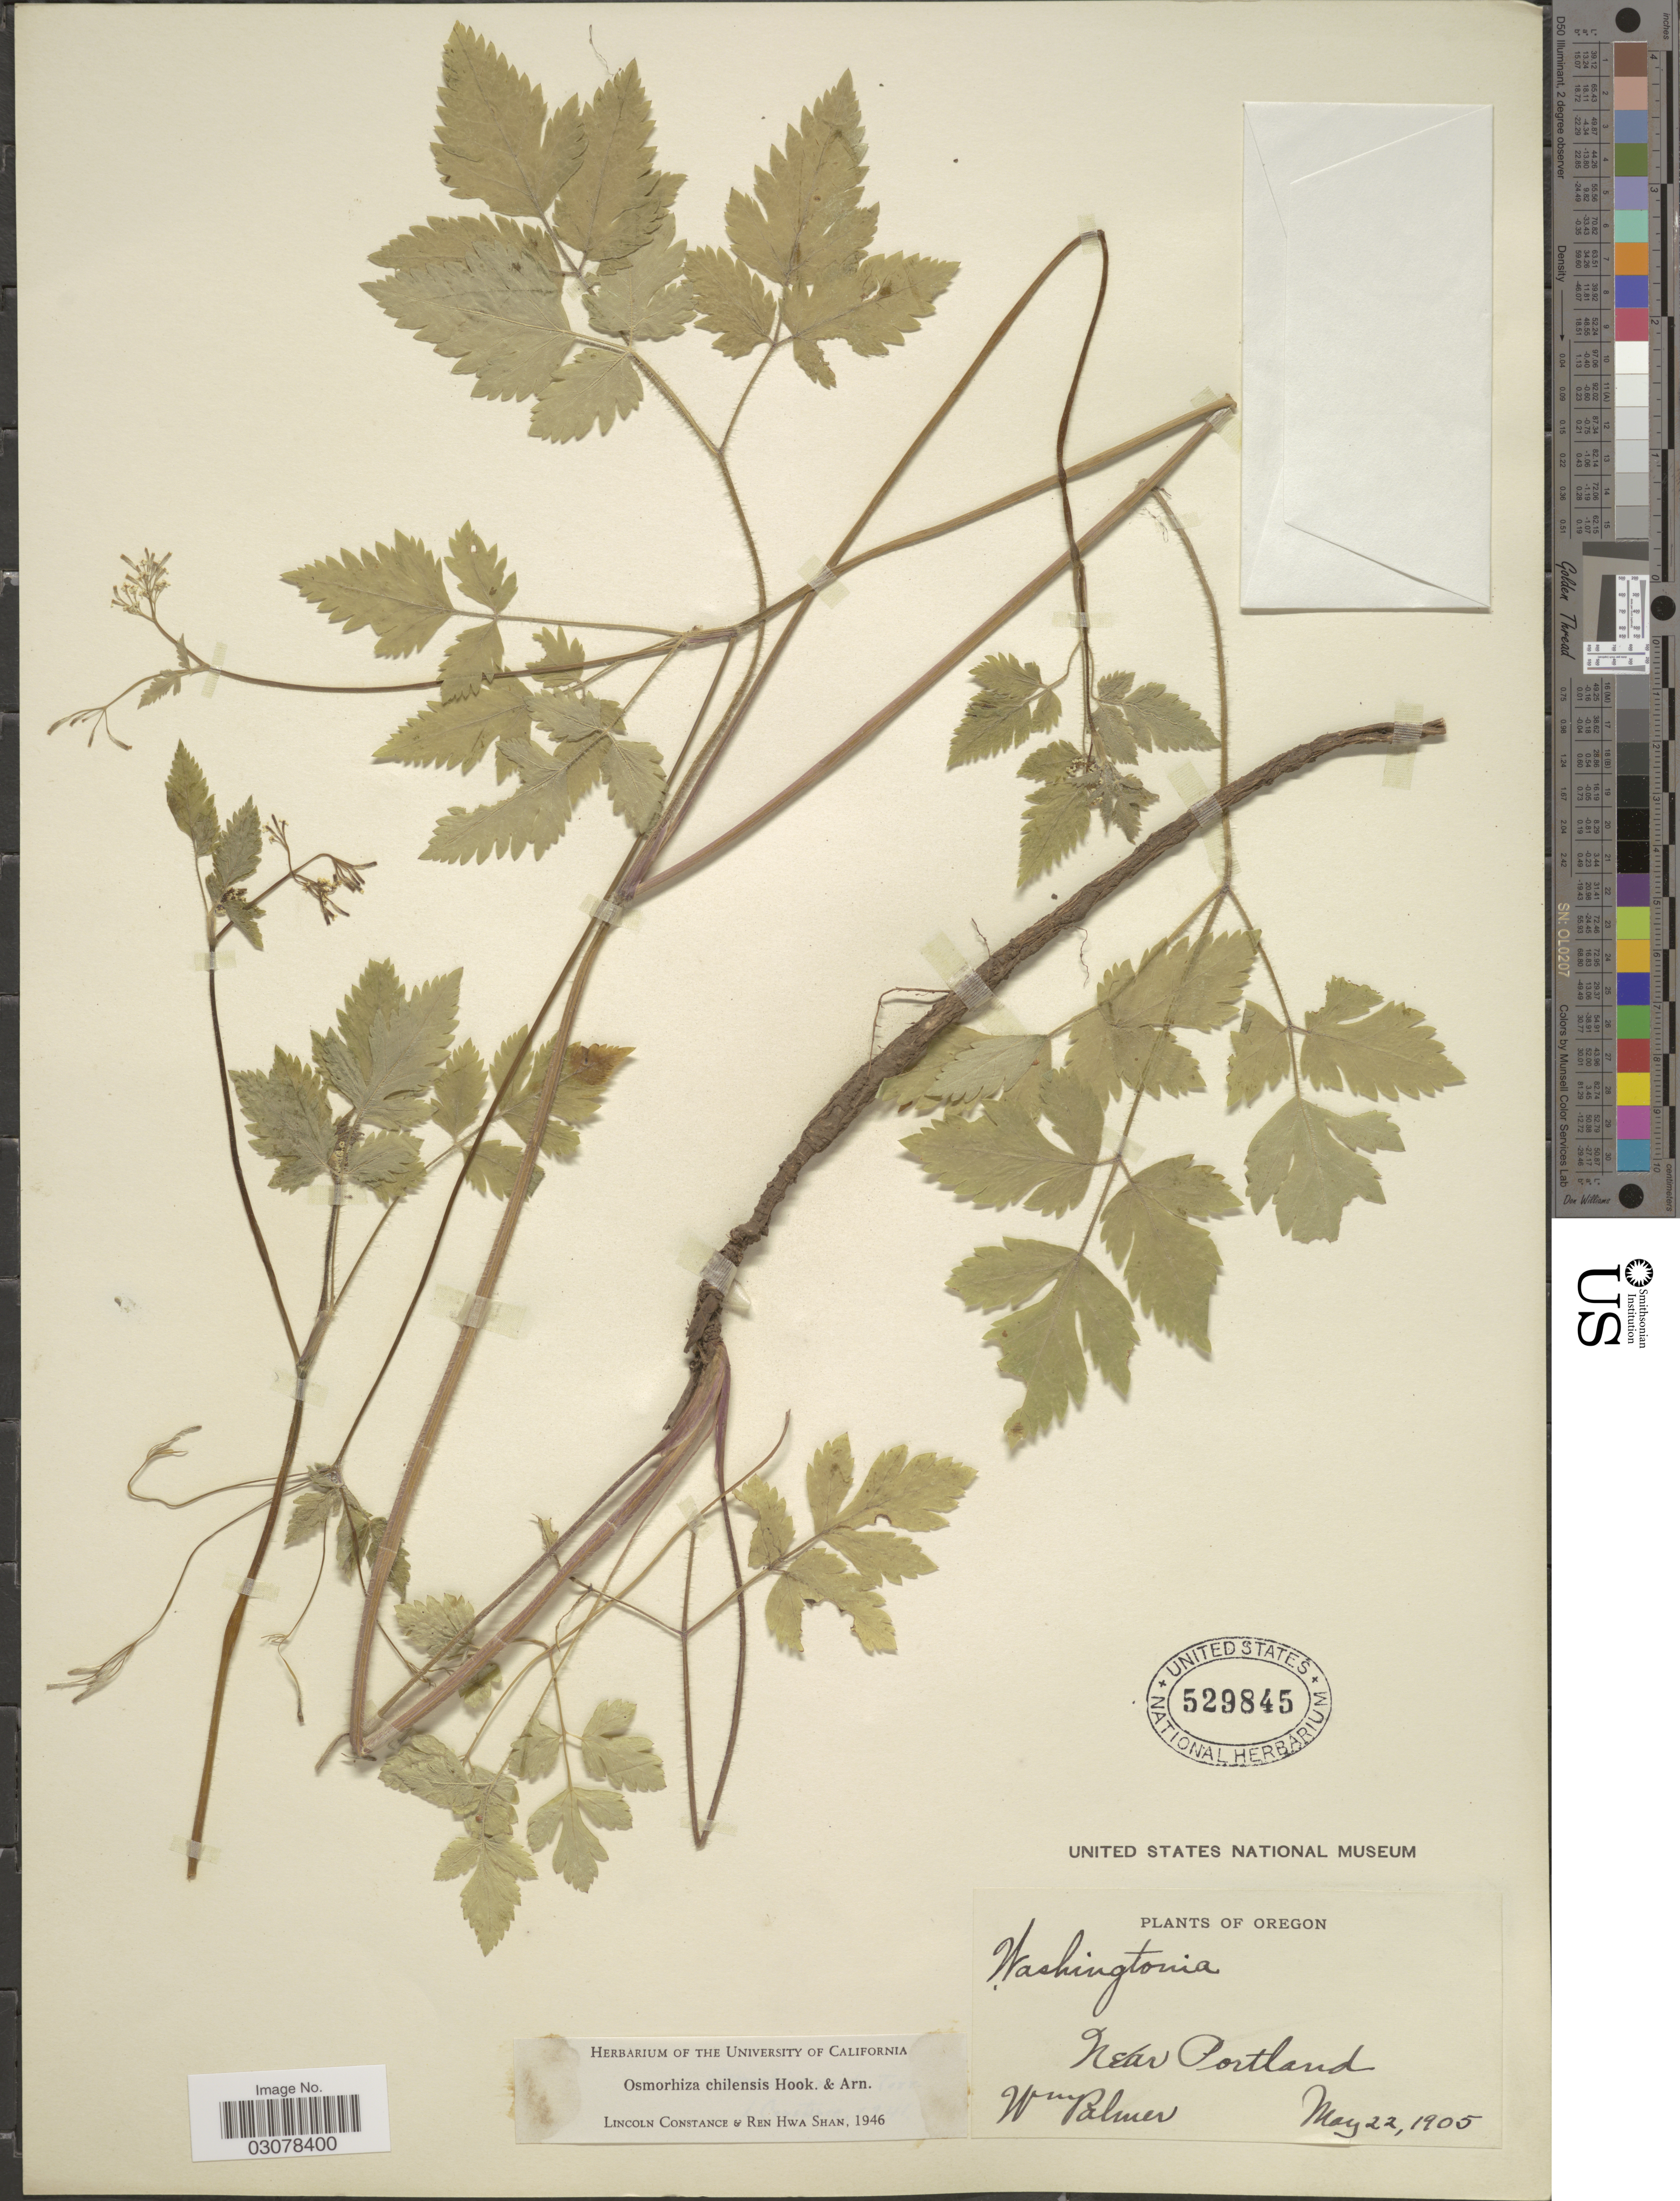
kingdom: Plantae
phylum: Tracheophyta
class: Magnoliopsida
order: Apiales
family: Apiaceae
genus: Osmorhiza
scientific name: Osmorhiza chilensis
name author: Hook. & Arn.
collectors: W. Palmer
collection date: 1905-05-22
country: United States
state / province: Oregon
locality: Near Portland.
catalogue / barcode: US 529845